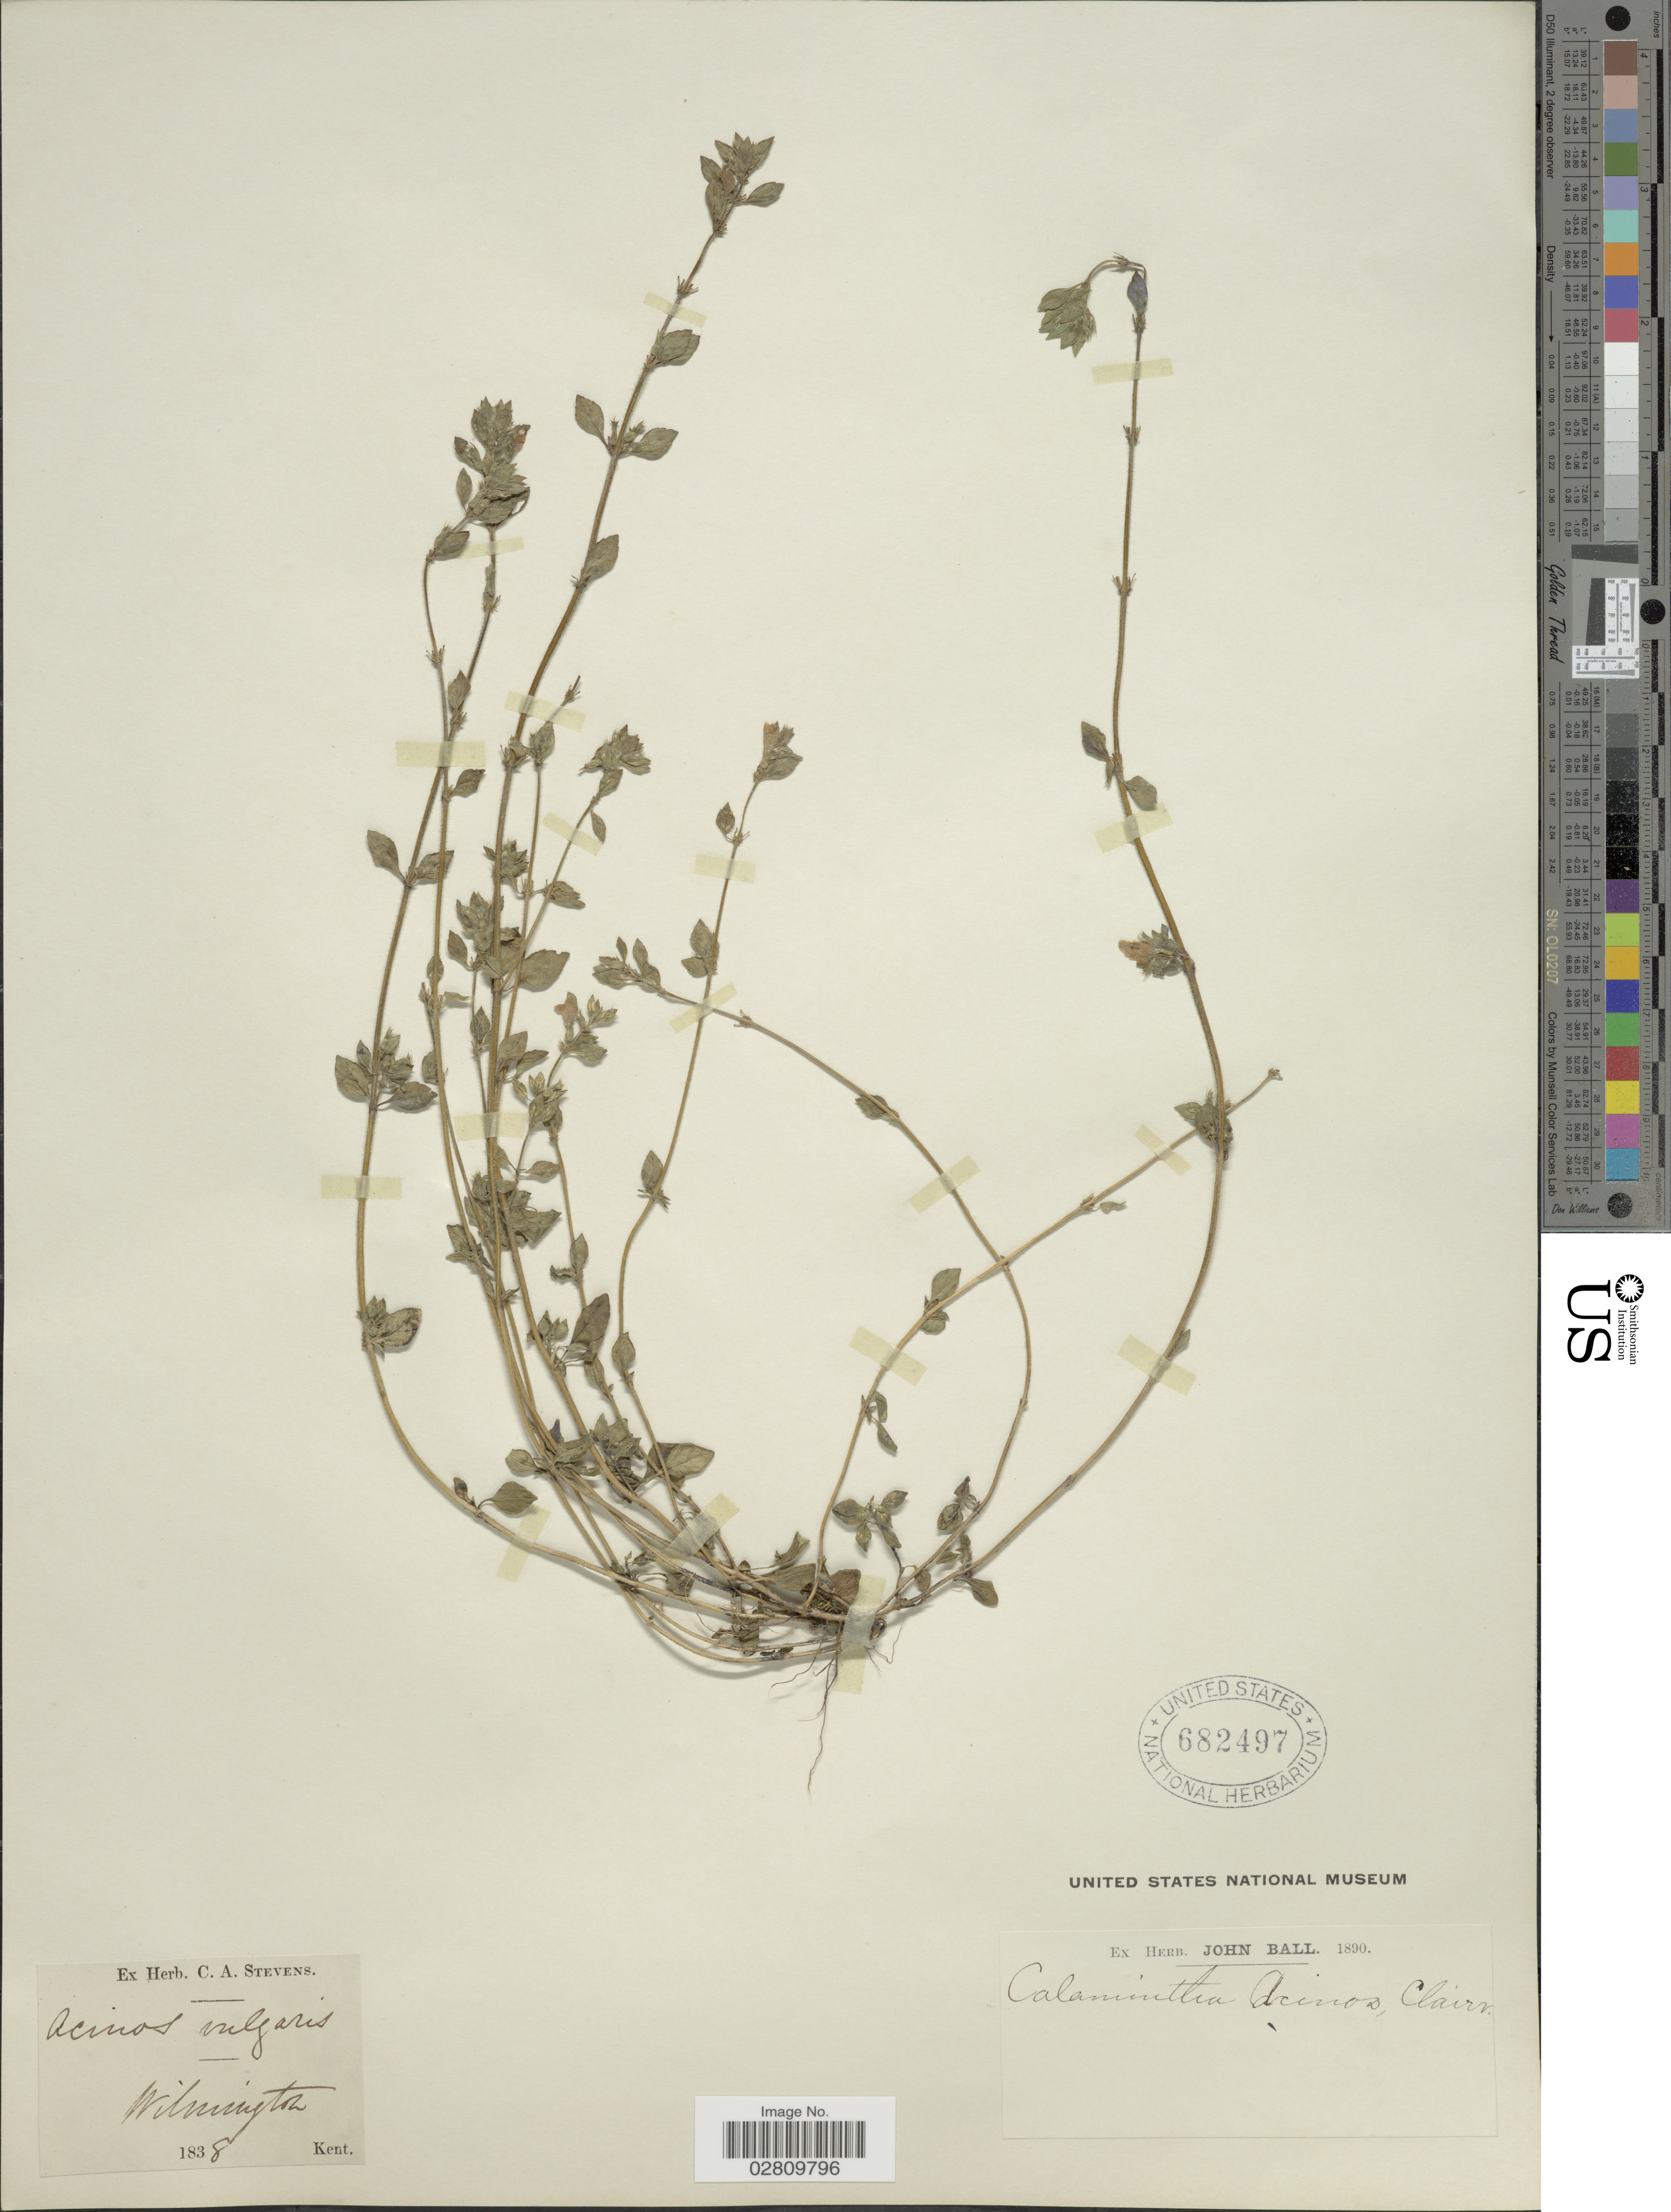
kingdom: Plantae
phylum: Tracheophyta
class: Magnoliopsida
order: Lamiales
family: Lamiaceae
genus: Acinos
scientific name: Acinos acinos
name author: (L.) Huth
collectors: Ex herb. C. A. Stevens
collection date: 1838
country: United States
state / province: Kentucky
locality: Wilmington, Kent.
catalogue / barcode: US 682497